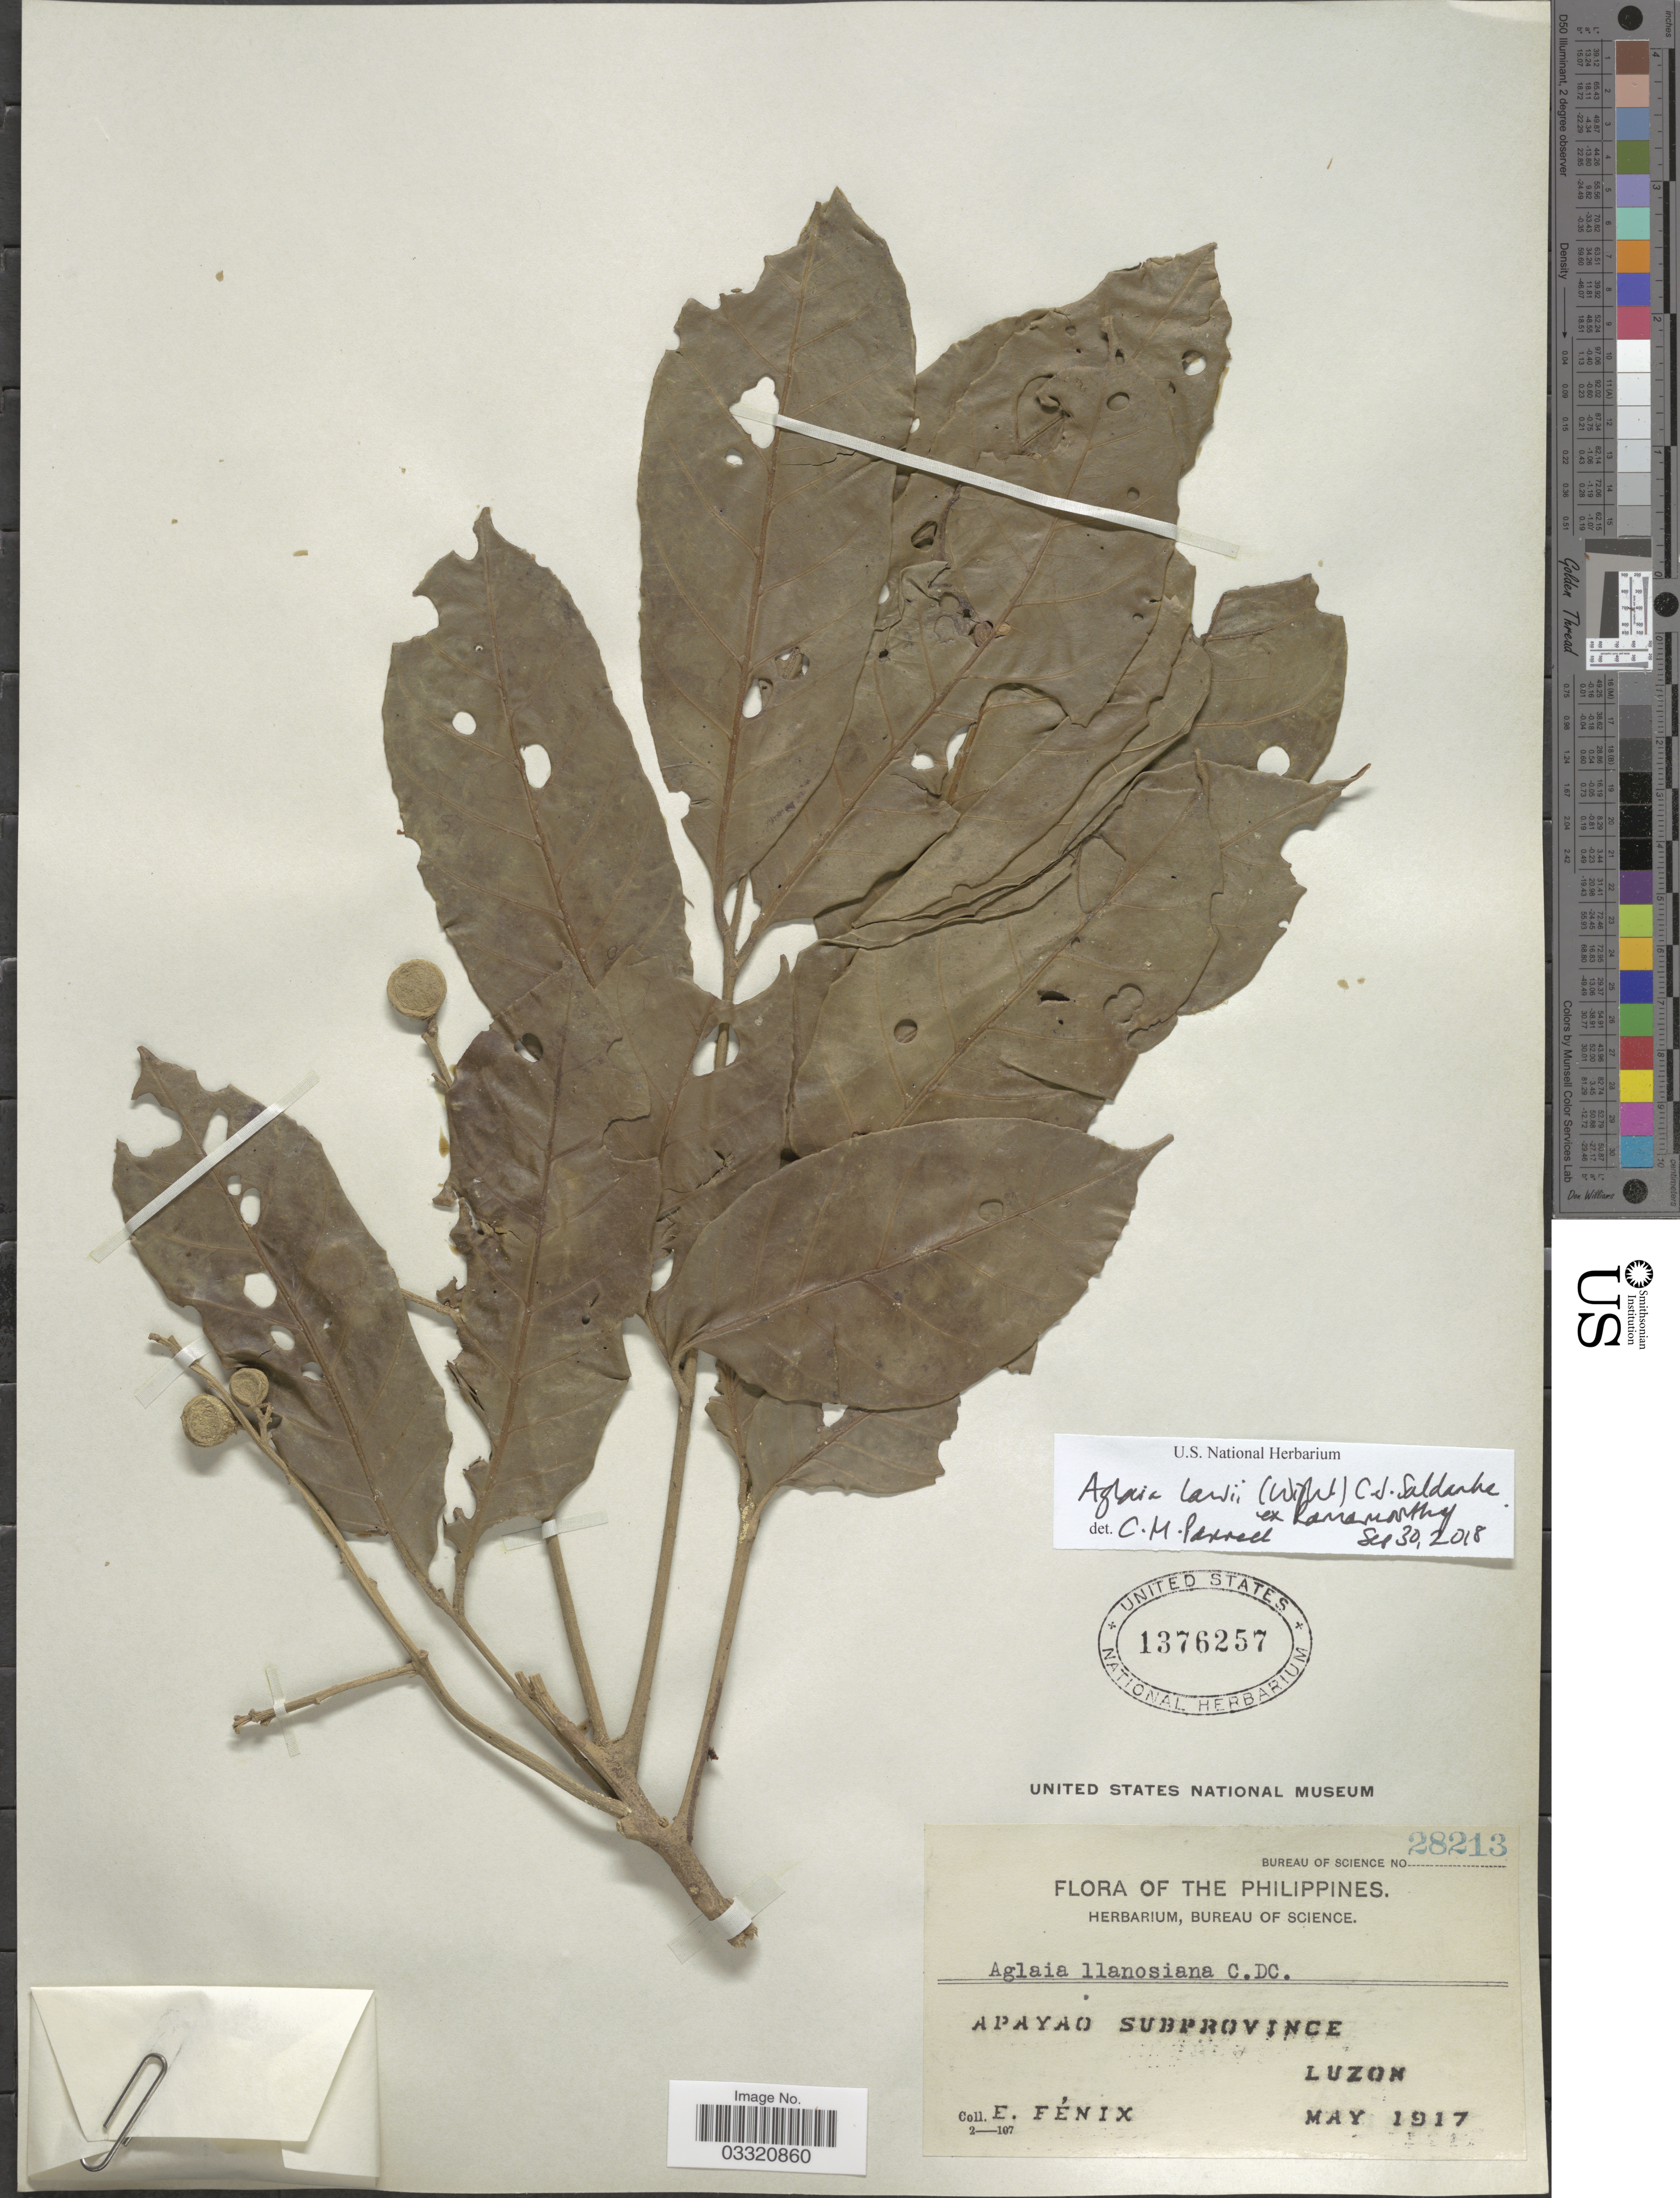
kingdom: Plantae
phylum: Tracheophyta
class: Magnoliopsida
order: Sapindales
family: Meliaceae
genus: Aglaia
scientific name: Aglaia lawii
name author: (Wight) C.J. Saldanha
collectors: E. Fénix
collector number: Bureau of Science 28213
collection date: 1917-05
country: Philippines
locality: Apayao Subprovince, Luzon.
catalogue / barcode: US 1376257